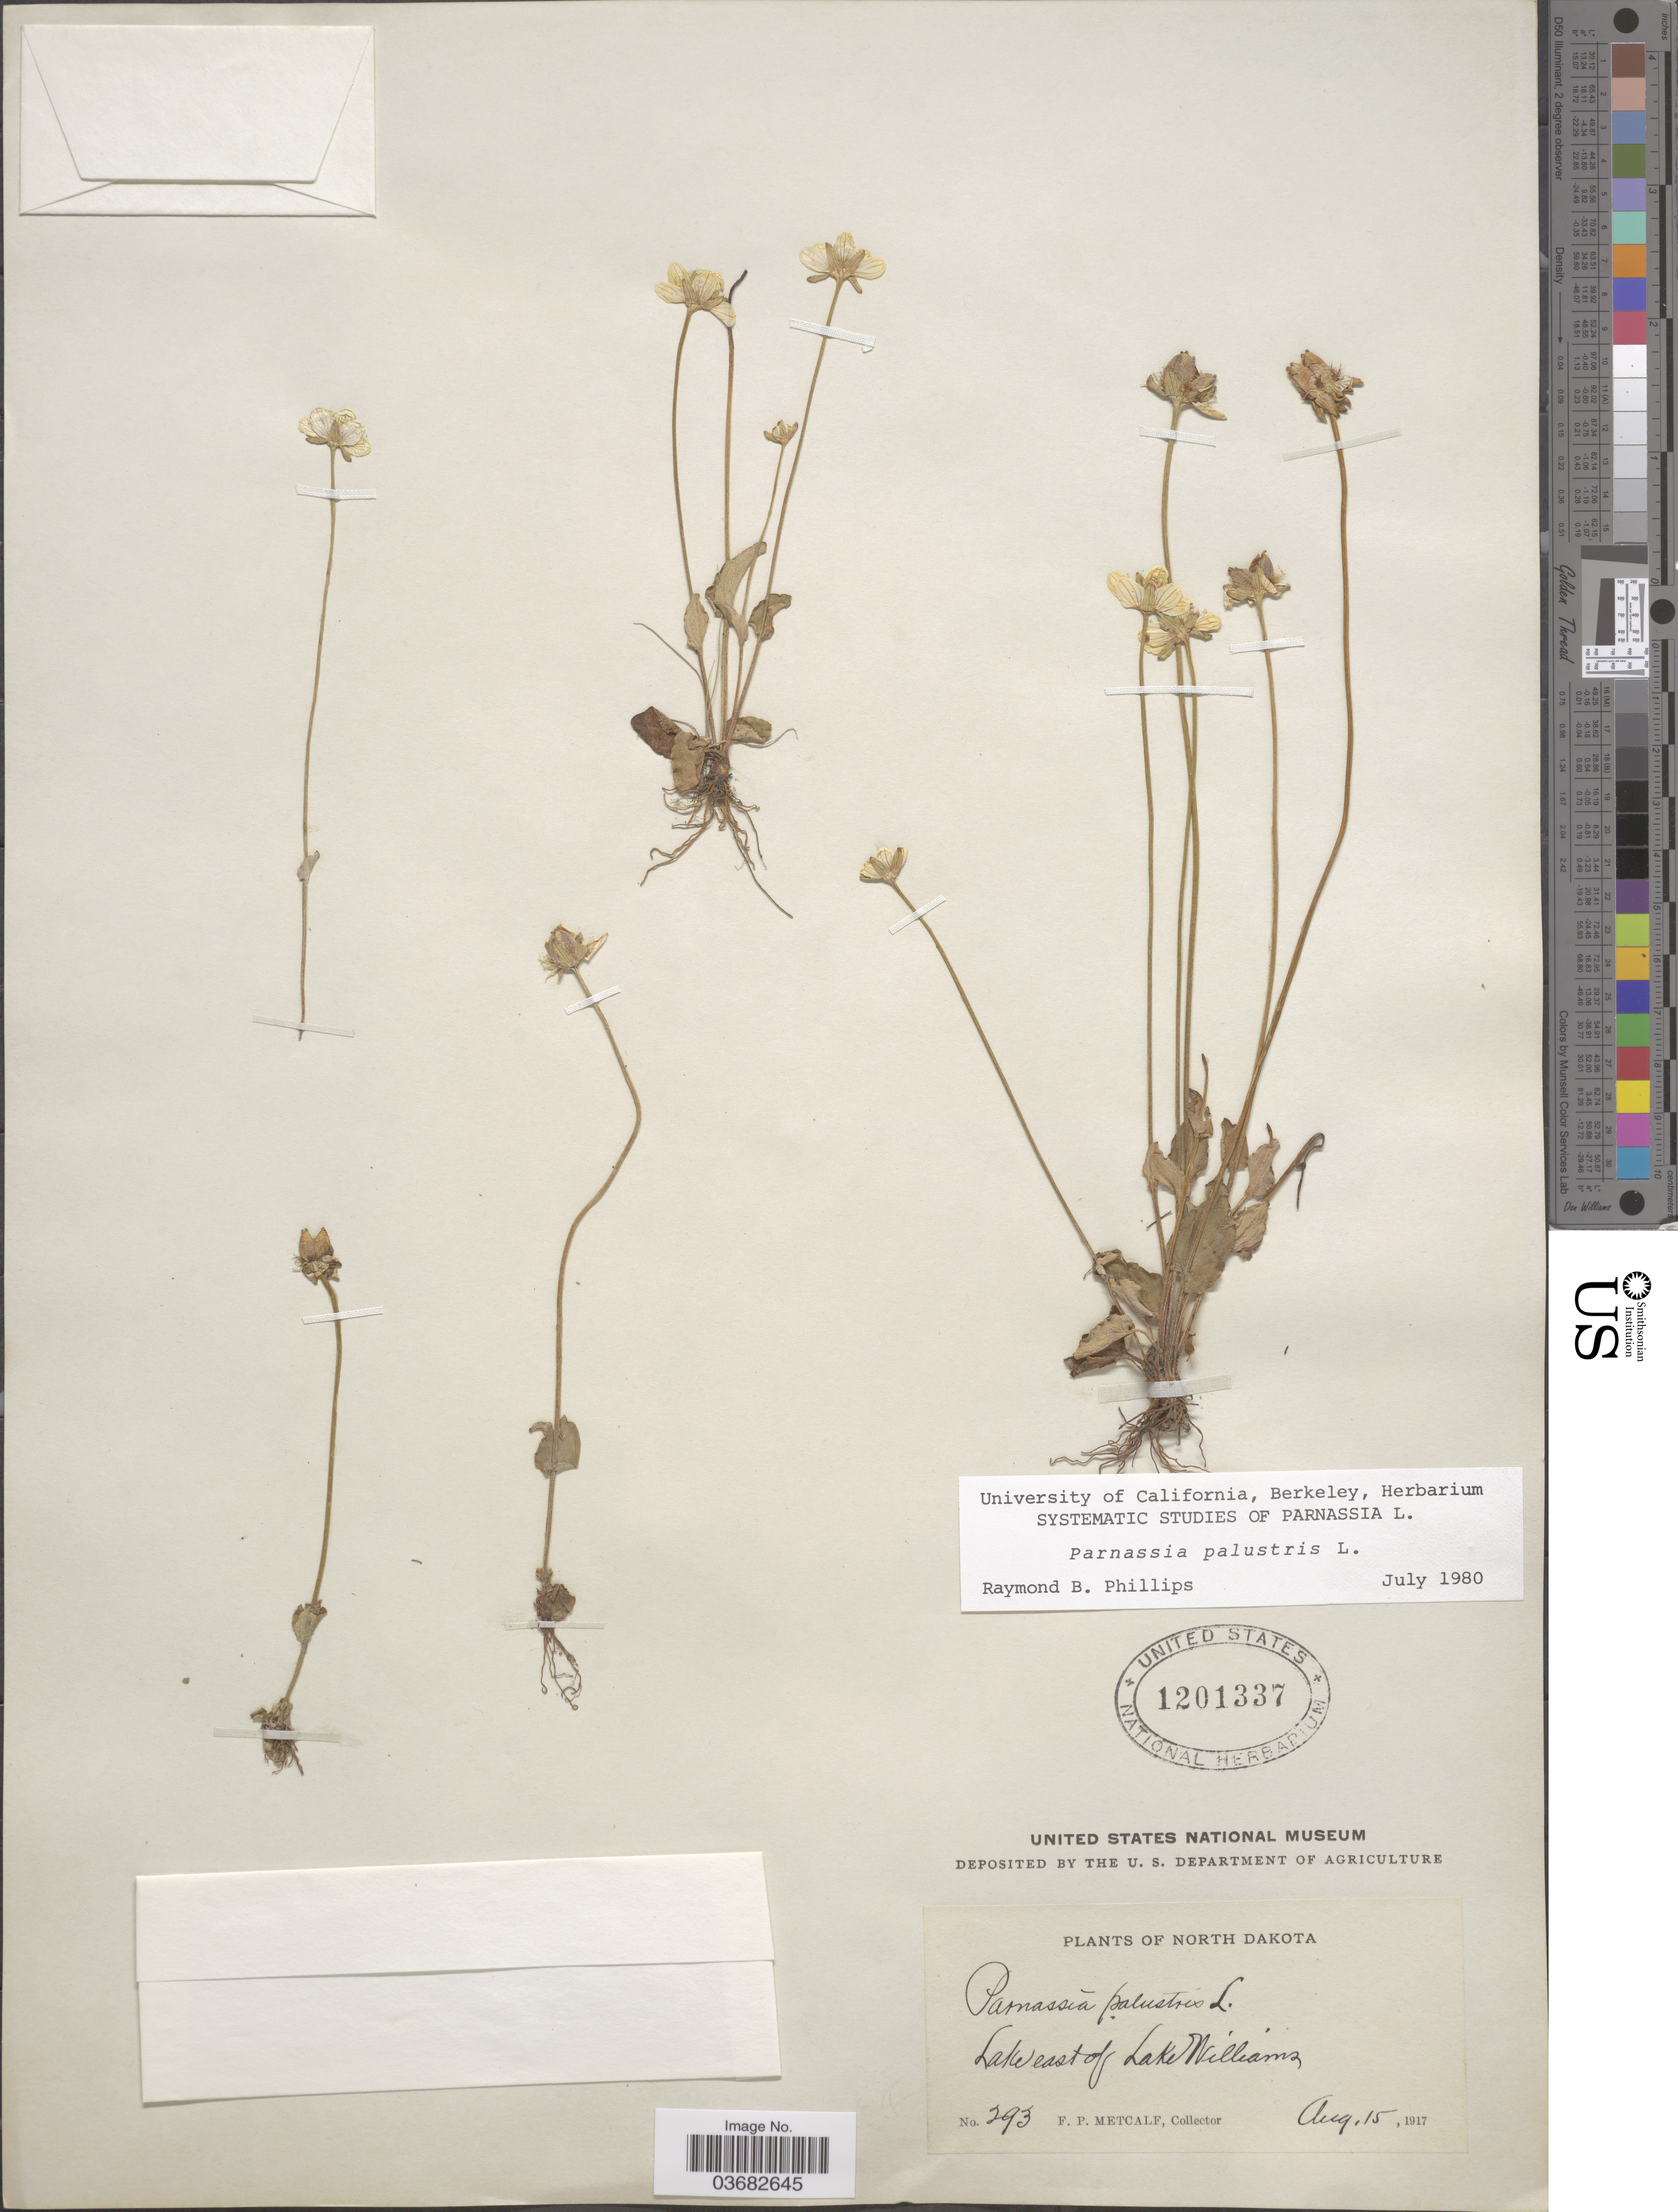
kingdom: Plantae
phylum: Tracheophyta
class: Magnoliopsida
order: Celastrales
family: Parnassiaceae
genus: Parnassia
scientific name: Parnassia palustris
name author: L.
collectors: F. Metcalf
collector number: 293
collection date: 1917-08-15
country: United States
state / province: North Dakota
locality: Lake east of Lake Williams.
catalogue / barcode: US 1201337